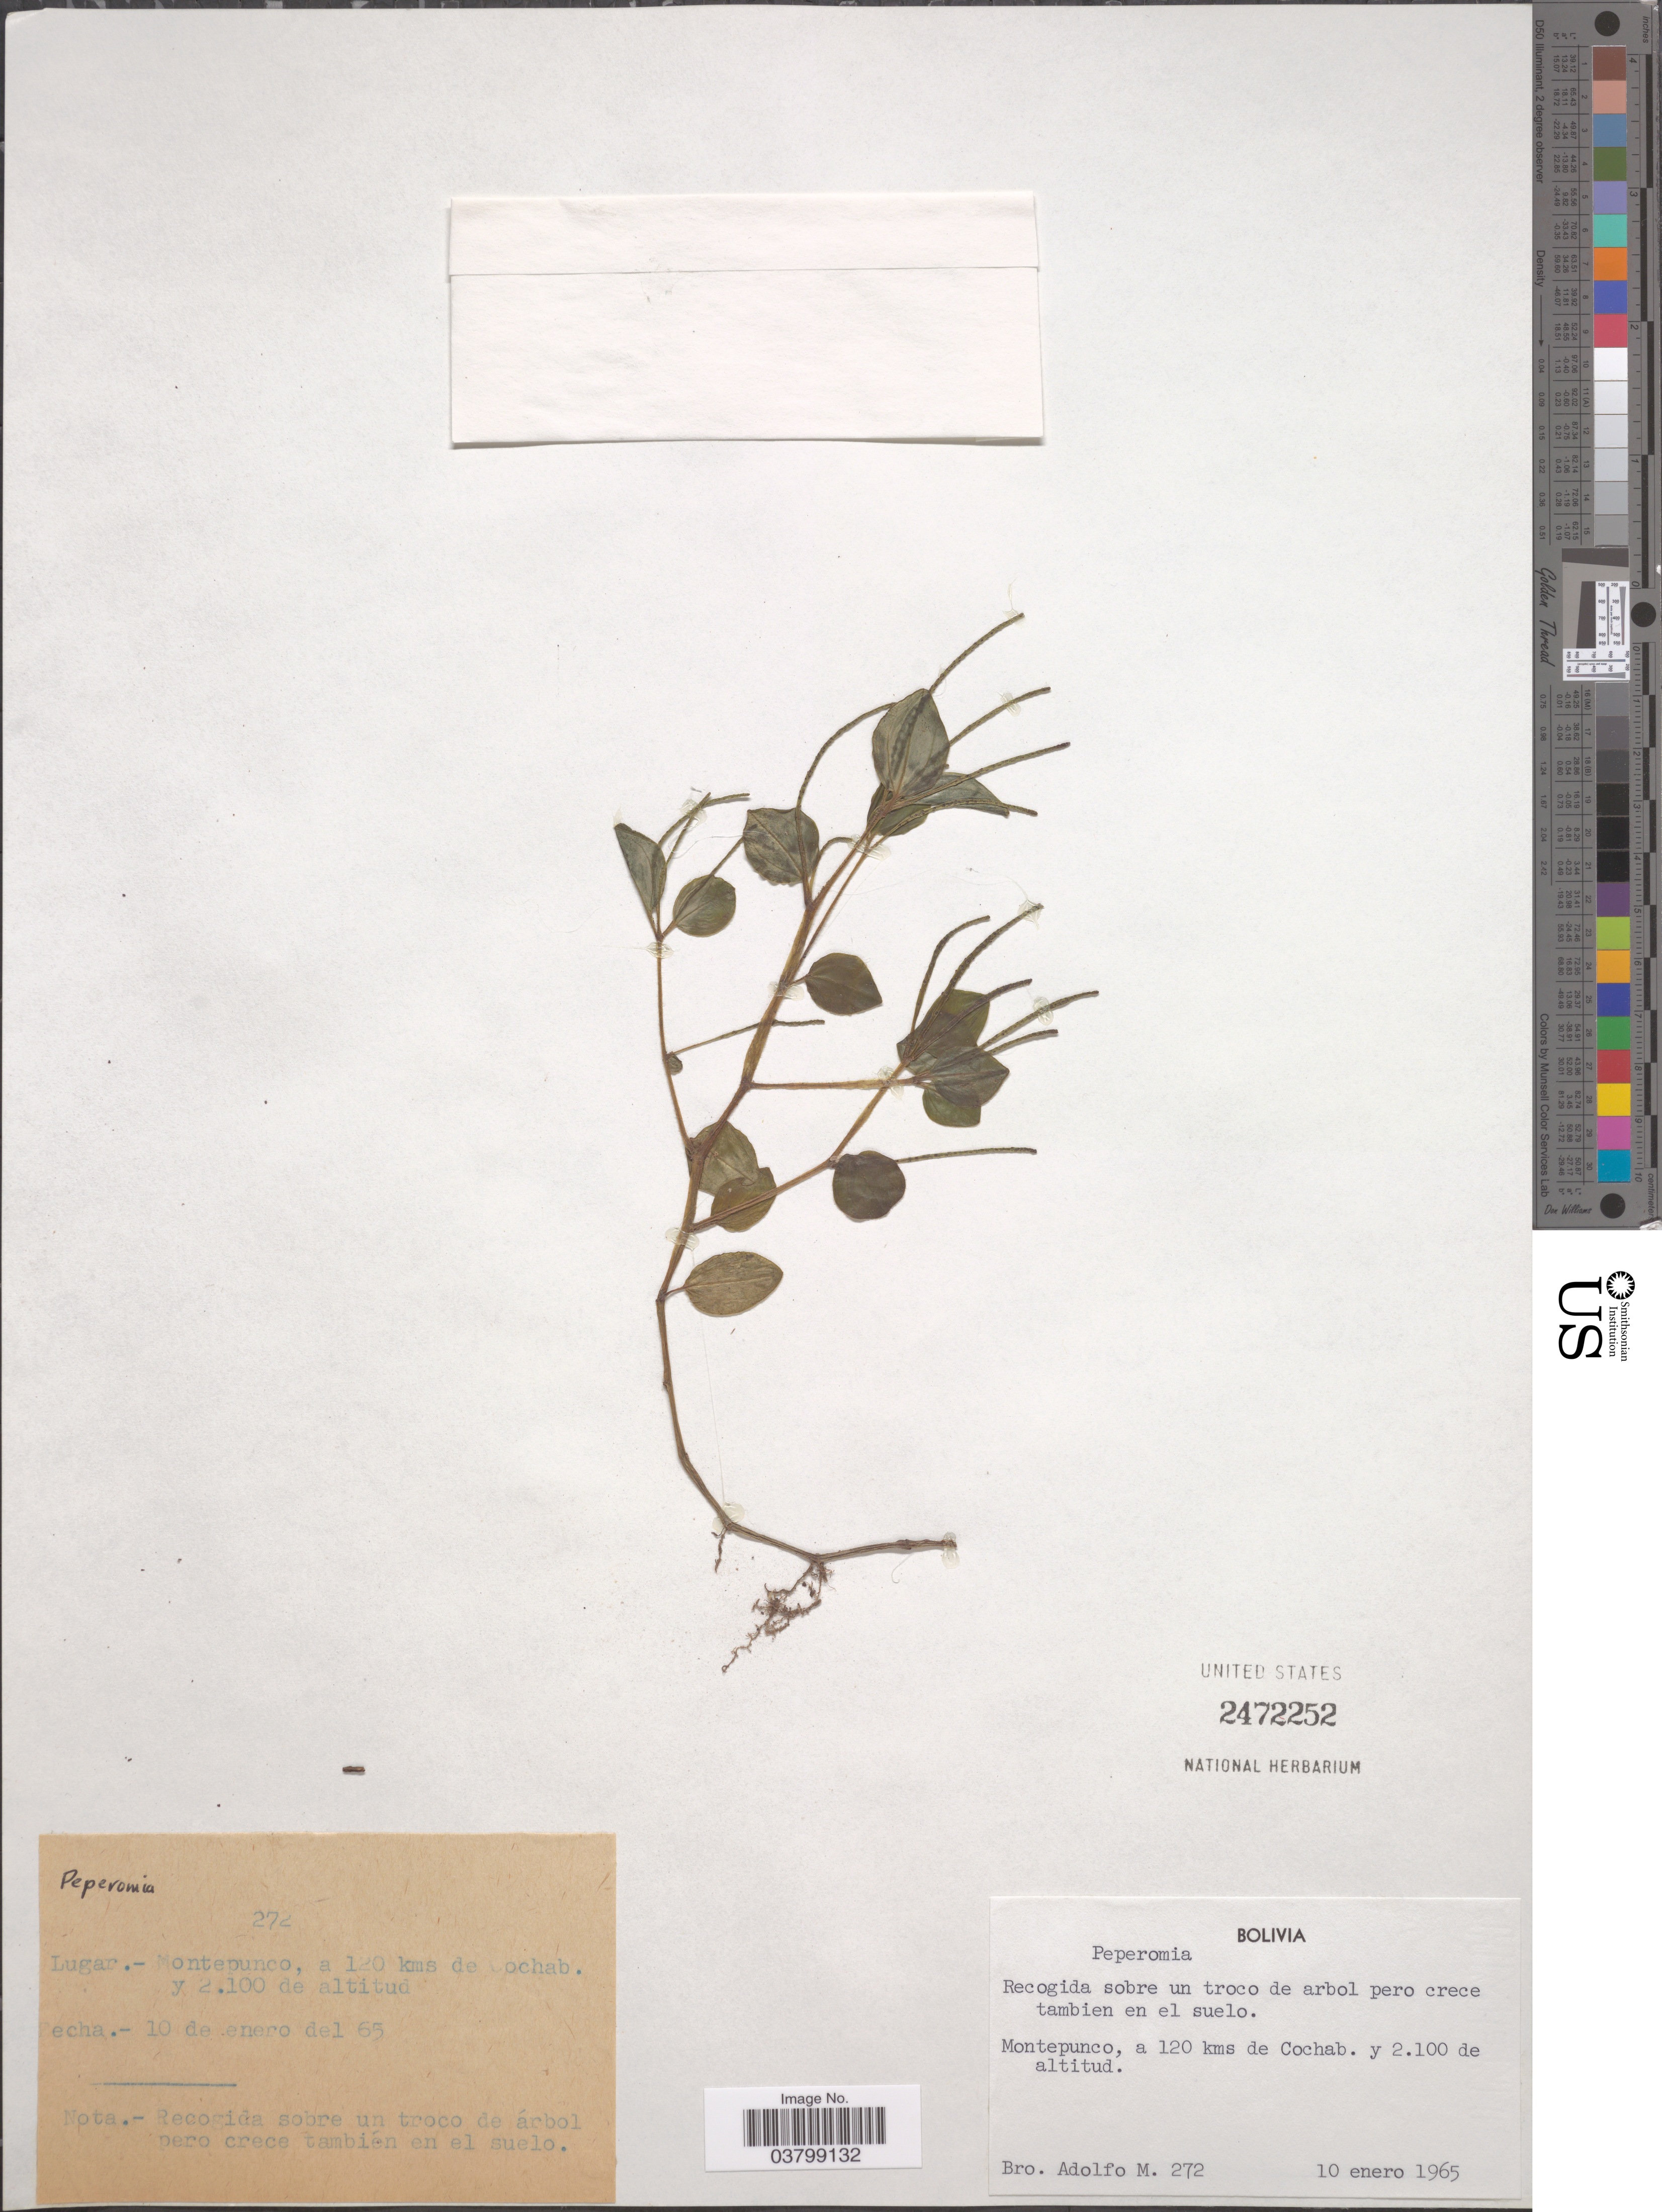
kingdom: Plantae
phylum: Tracheophyta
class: Magnoliopsida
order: Piperales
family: Piperaceae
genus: Peperomia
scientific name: Peperomia sp.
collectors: Bro. Adolfo M.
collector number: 272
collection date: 1965-01-10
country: Bolivia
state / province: Cochabamba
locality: Montepunco, a 120 kms de Cochab.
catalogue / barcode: US 2472252